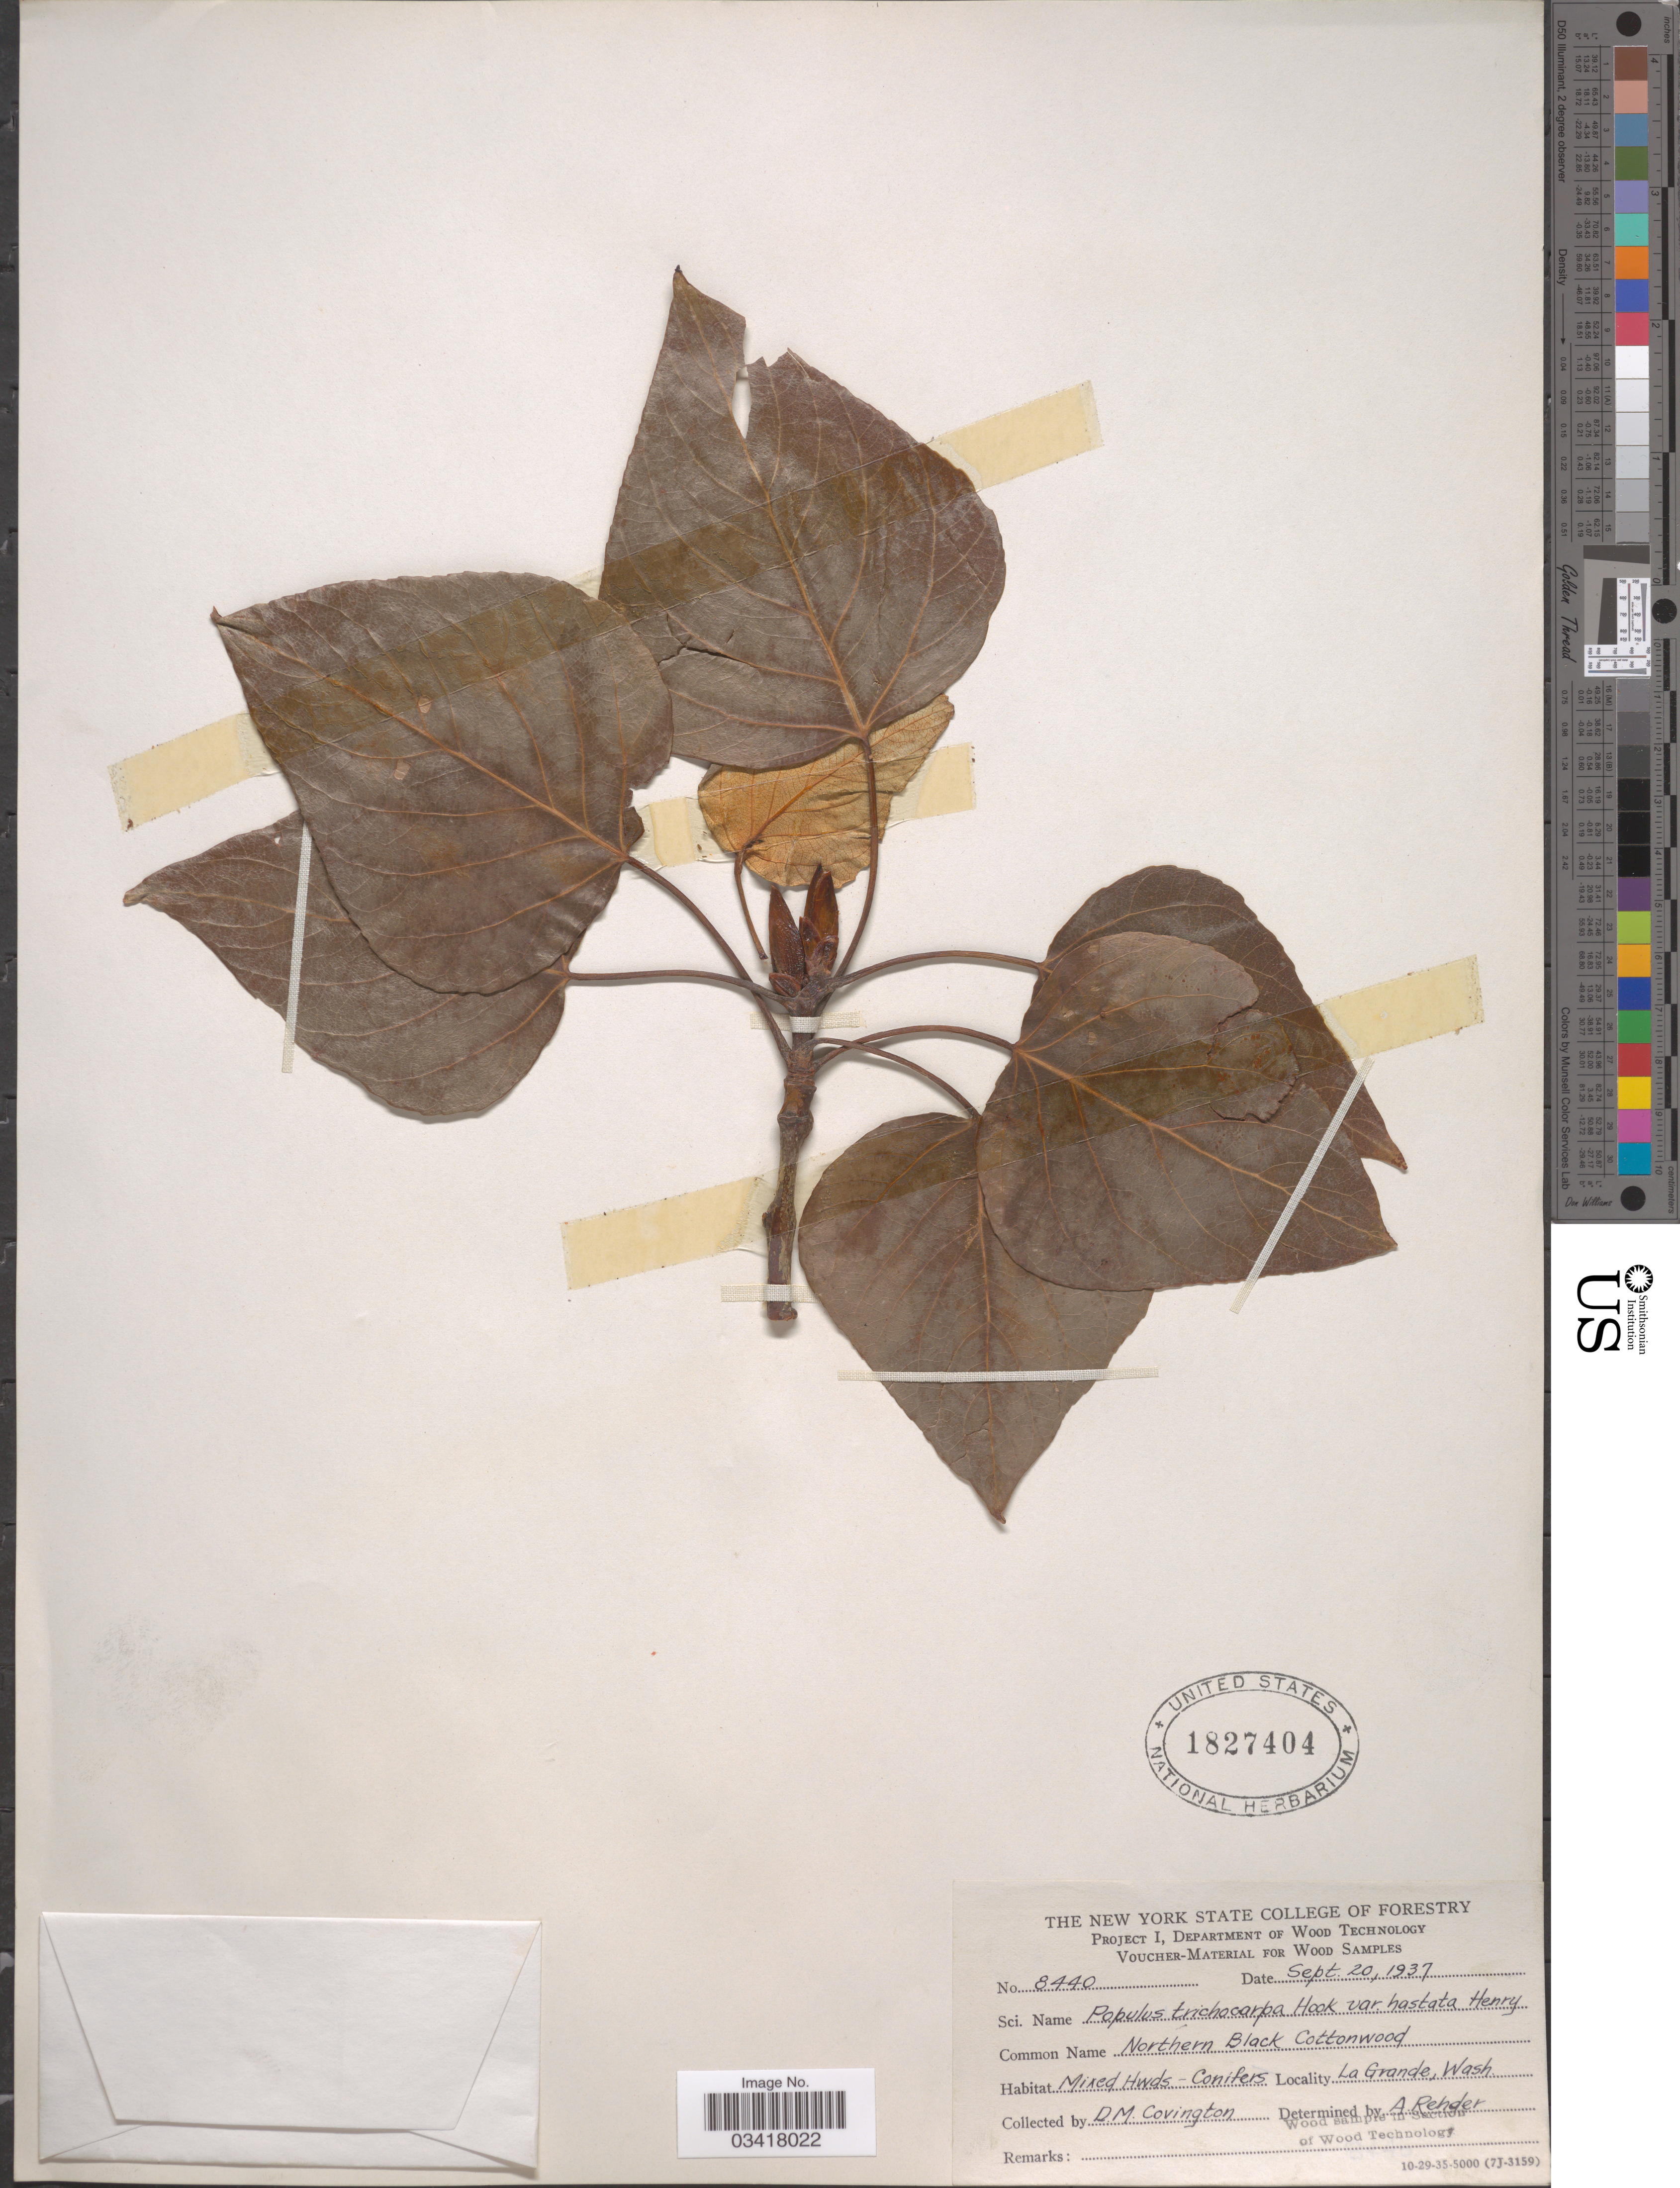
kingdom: Plantae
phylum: Tracheophyta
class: Magnoliopsida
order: Malpighiales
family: Salicaceae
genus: Populus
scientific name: Populus trichocarpa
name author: Torr. & A. Gray ex W. Hook.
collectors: D. Covington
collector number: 8440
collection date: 1937-09-20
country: United States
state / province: Washington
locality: La Grande.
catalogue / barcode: US 1827404